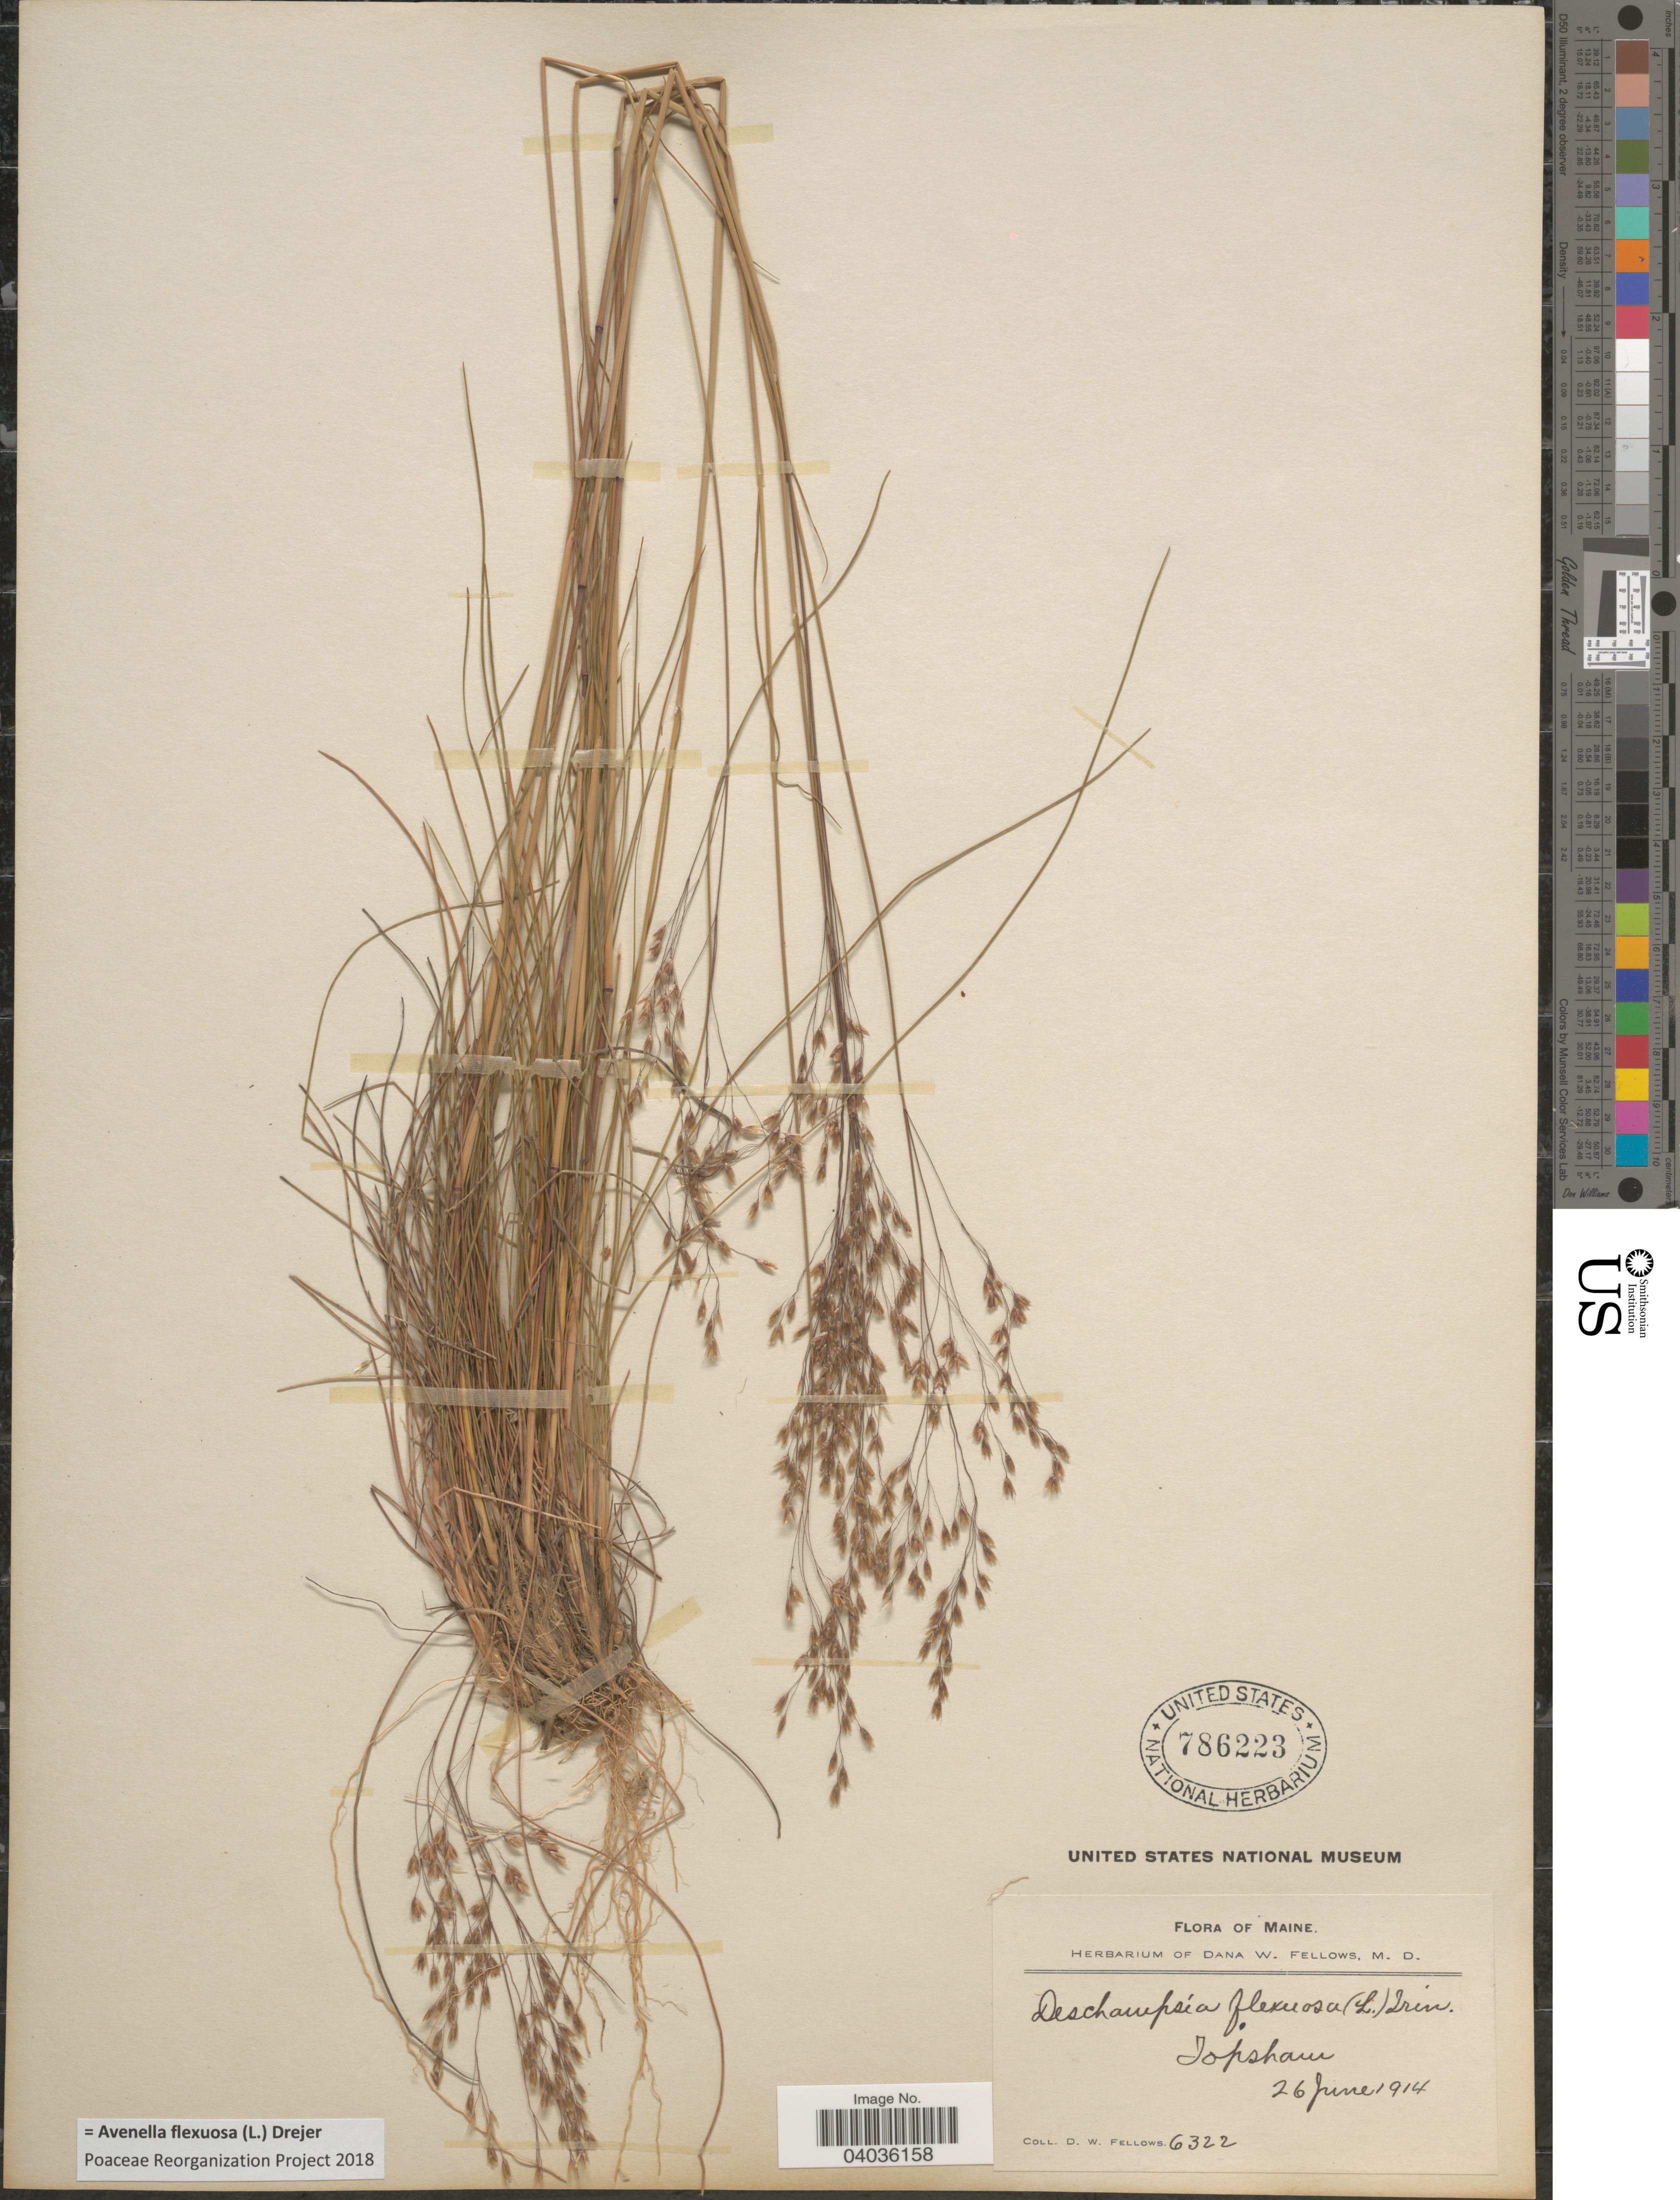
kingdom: Plantae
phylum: Tracheophyta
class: Liliopsida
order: Poales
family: Poaceae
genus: Avenella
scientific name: Avenella flexuosa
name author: (L.) Drejer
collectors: D. W. Fellows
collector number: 6322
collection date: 1914-06-26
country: United States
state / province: Maine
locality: Topsham.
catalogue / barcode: US 786223